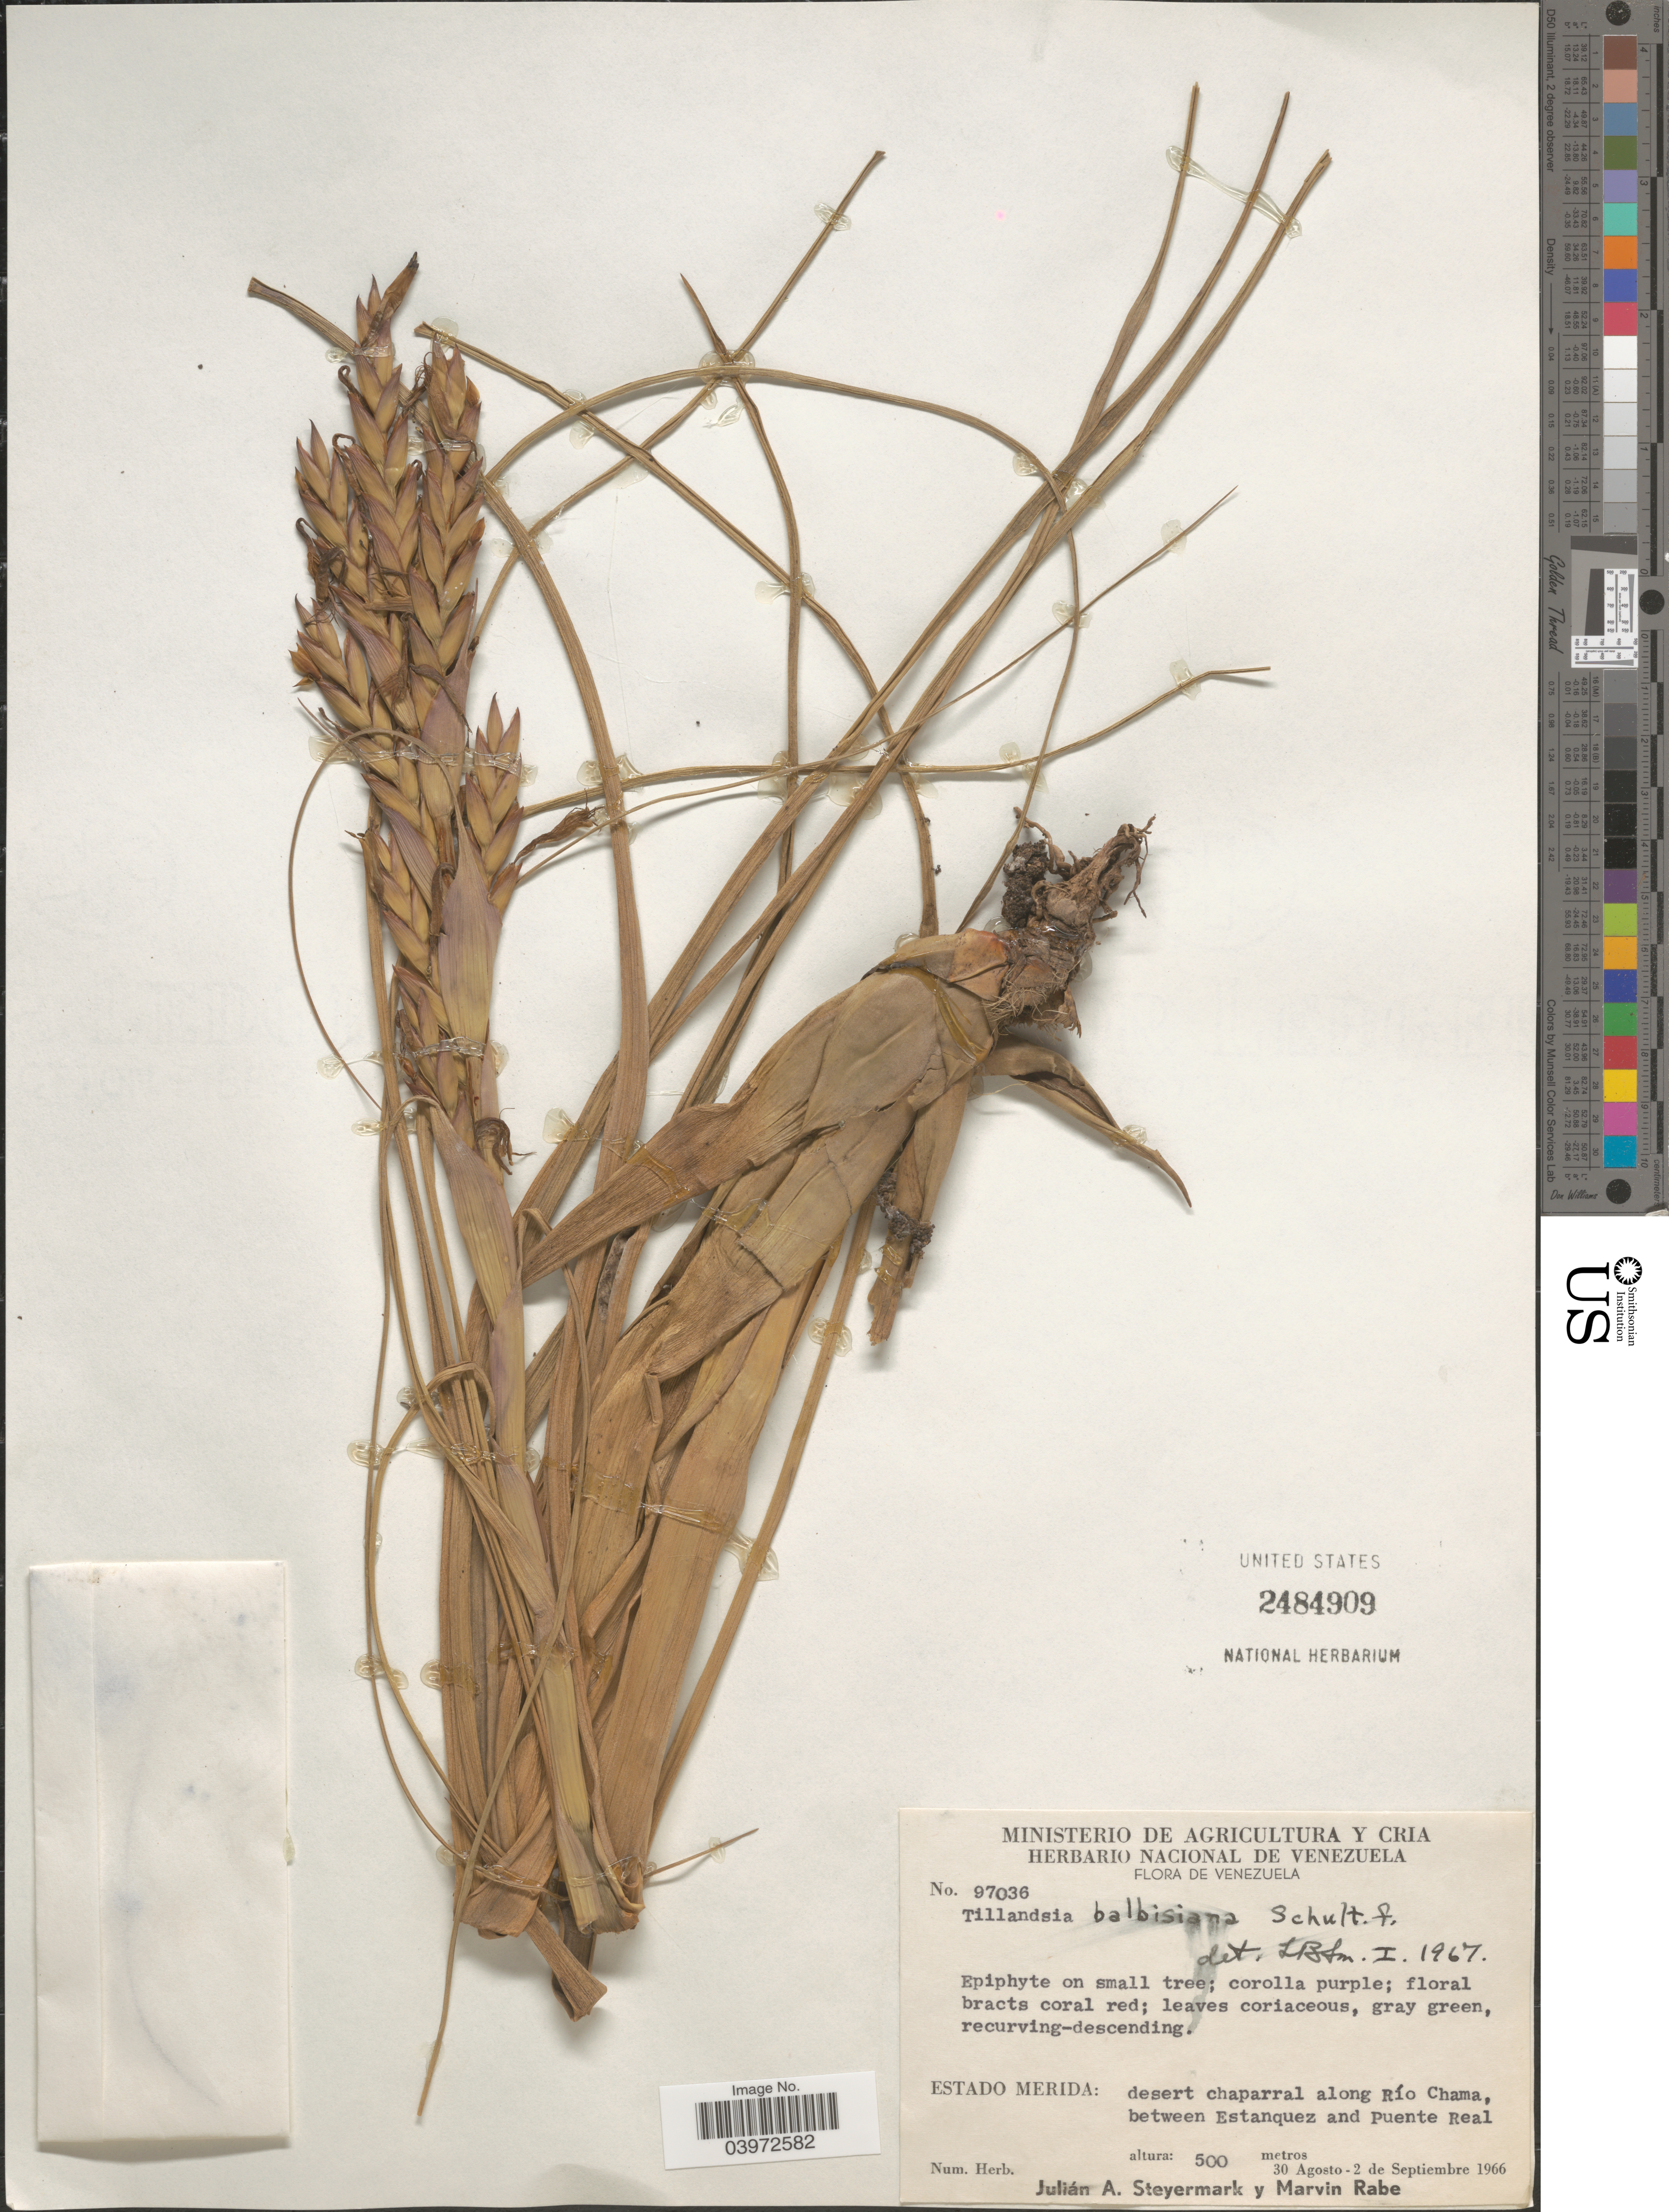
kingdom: Plantae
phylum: Tracheophyta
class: Liliopsida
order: Poales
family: Bromeliaceae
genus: Tillandsia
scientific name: Tillandsia balbisiana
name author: Schult. f.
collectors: J. Steyermark & M. Rabe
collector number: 97036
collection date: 1966-08-30/1966-09-02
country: Venezuela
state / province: Merida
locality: Desert chaparral along Río Chama, between Estanquez and Puente Real.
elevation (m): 500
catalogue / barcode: US 2484909